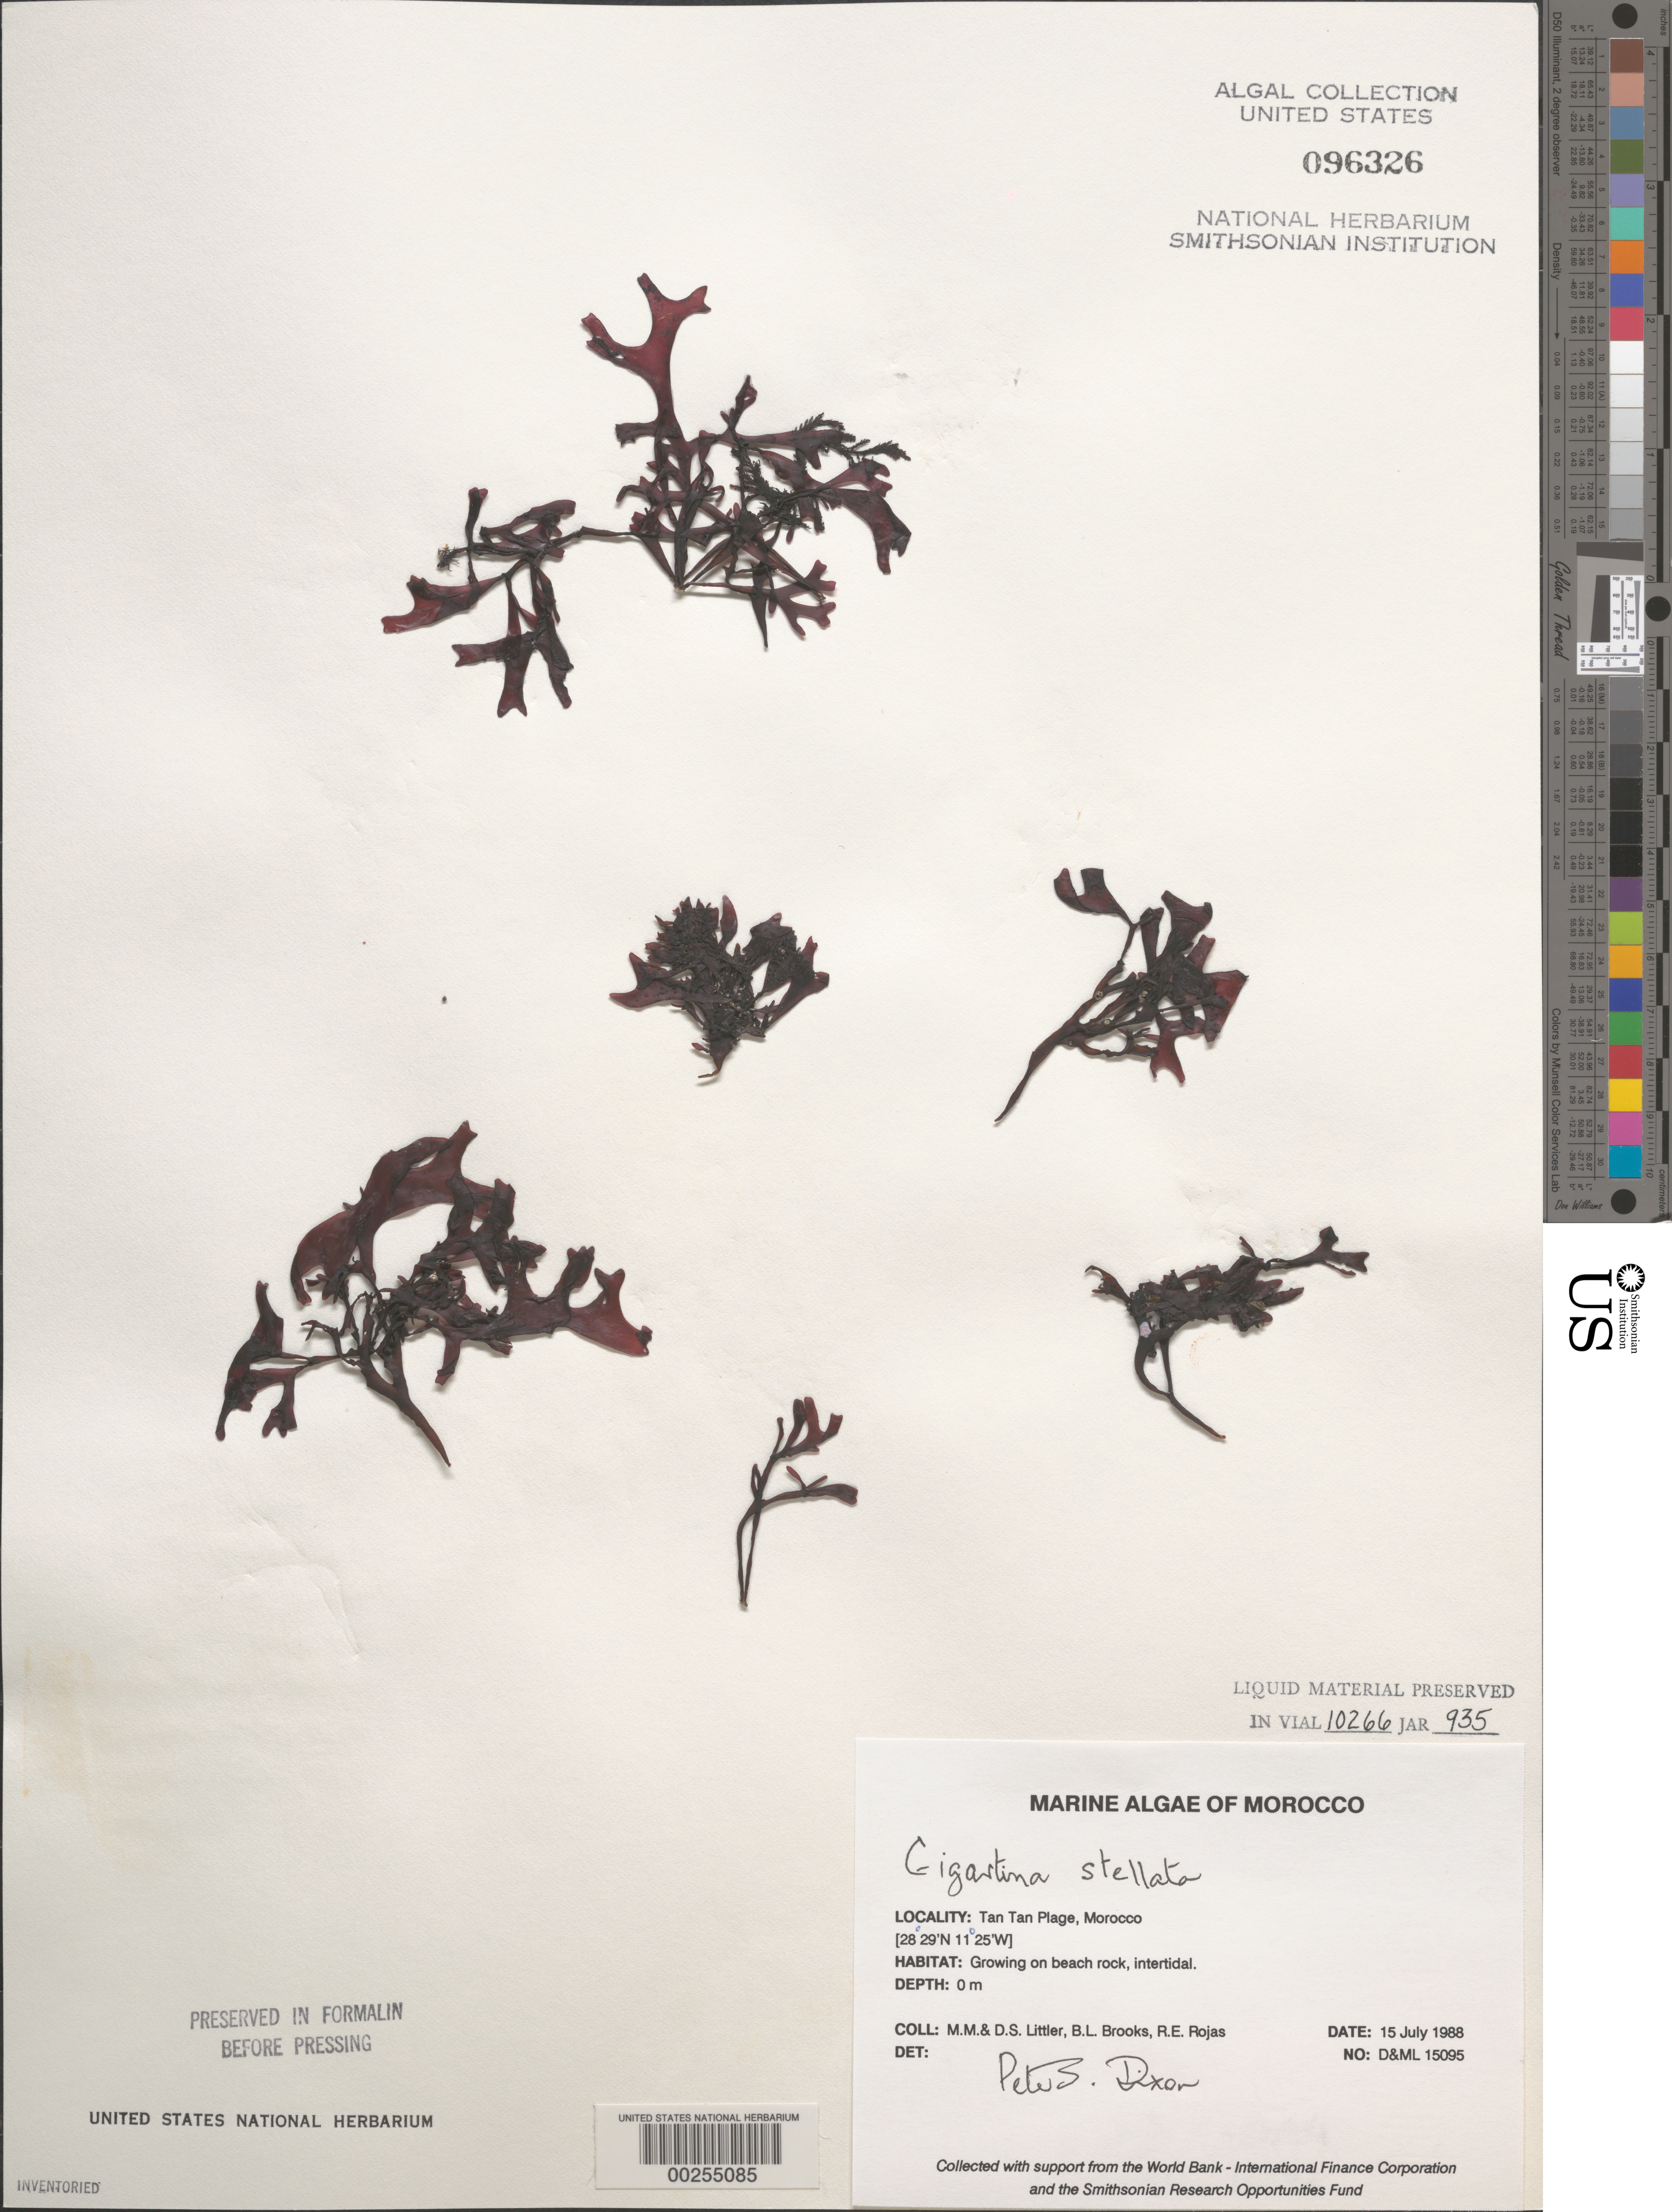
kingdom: Plantae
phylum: Rhodophyta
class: Florideophyceae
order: Gigartinales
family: Phyllophoraceae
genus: Mastocarpus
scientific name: Mastocarpus stellatus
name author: (Stackh.) Guiry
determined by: Algae name updating Project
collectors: M. M. Littler, D. S. Littler, B. Brooks & R. Rojas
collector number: D&ML 15095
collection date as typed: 15 Jul 1988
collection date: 1988-07-15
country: Morocco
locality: Tan Tan Plage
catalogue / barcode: US 96326